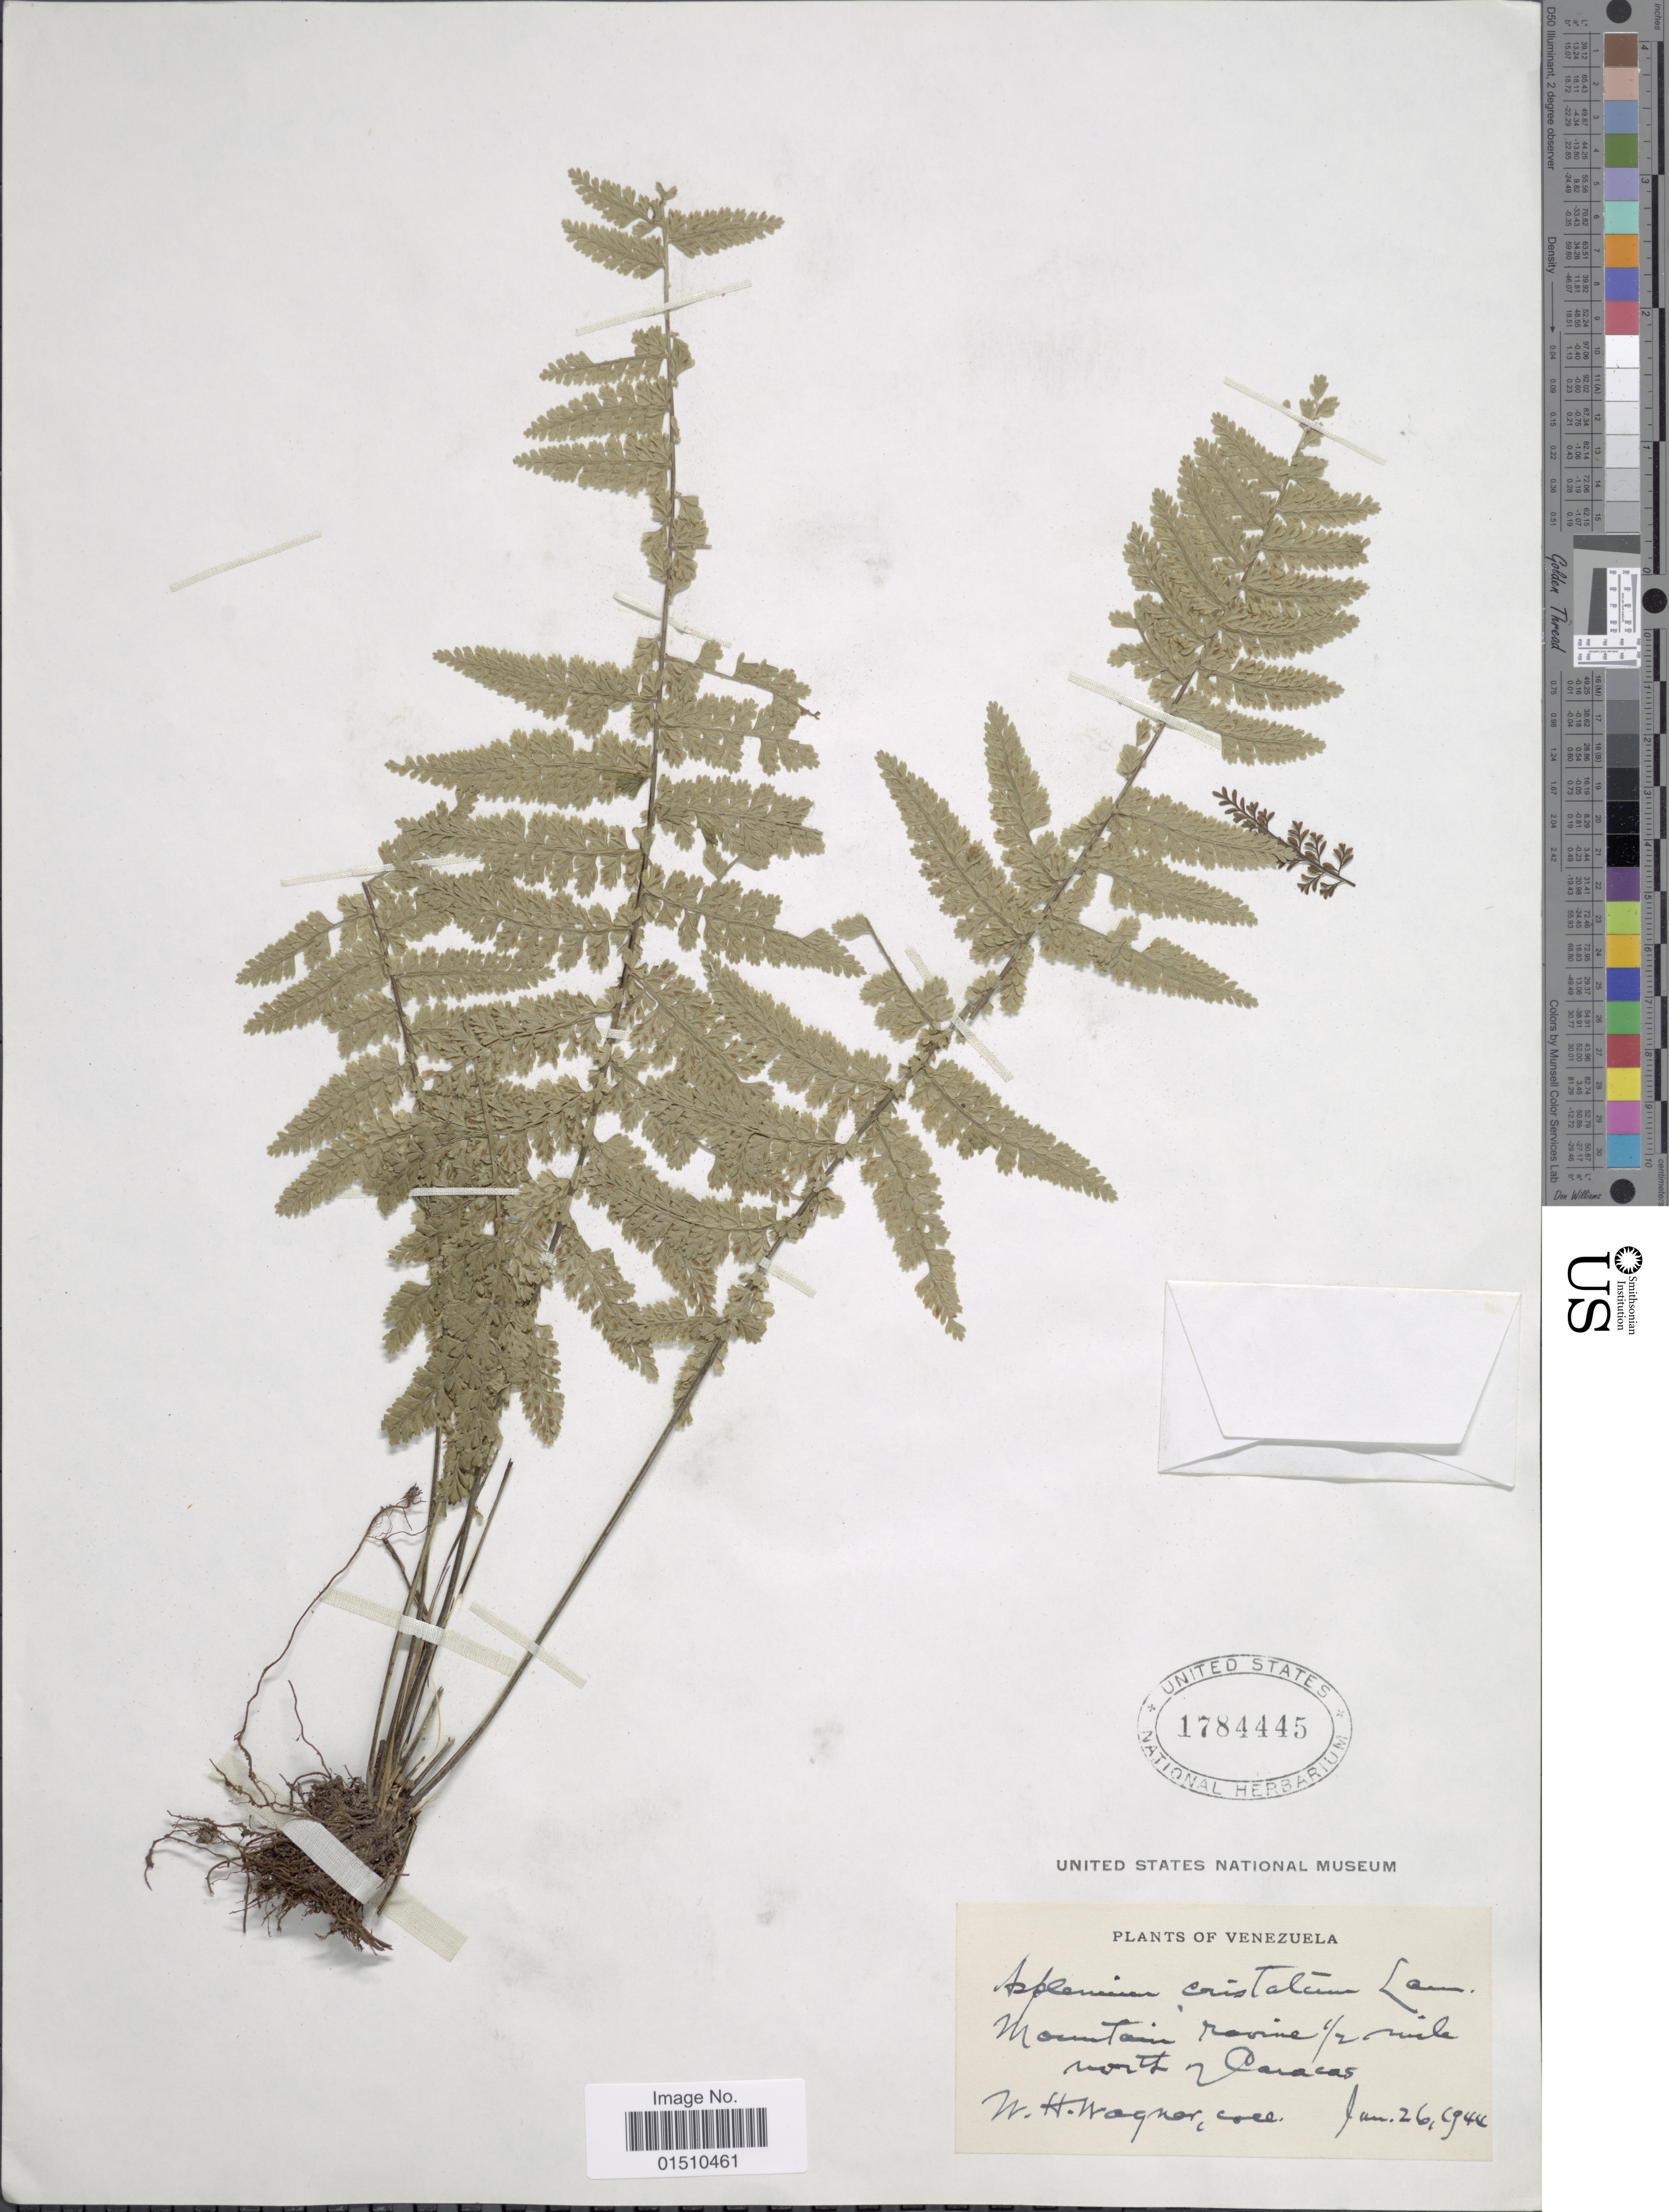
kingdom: Plantae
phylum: Tracheophyta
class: Polypodiopsida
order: Polypodiales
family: Aspleniaceae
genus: Asplenium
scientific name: Asplenium cristatum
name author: Lam.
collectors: W. H. Wagner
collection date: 1944-06-26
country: Venezuela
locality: Venezuela, Mountain ravine 1/2 mile north of Caracas.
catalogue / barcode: US 1784445